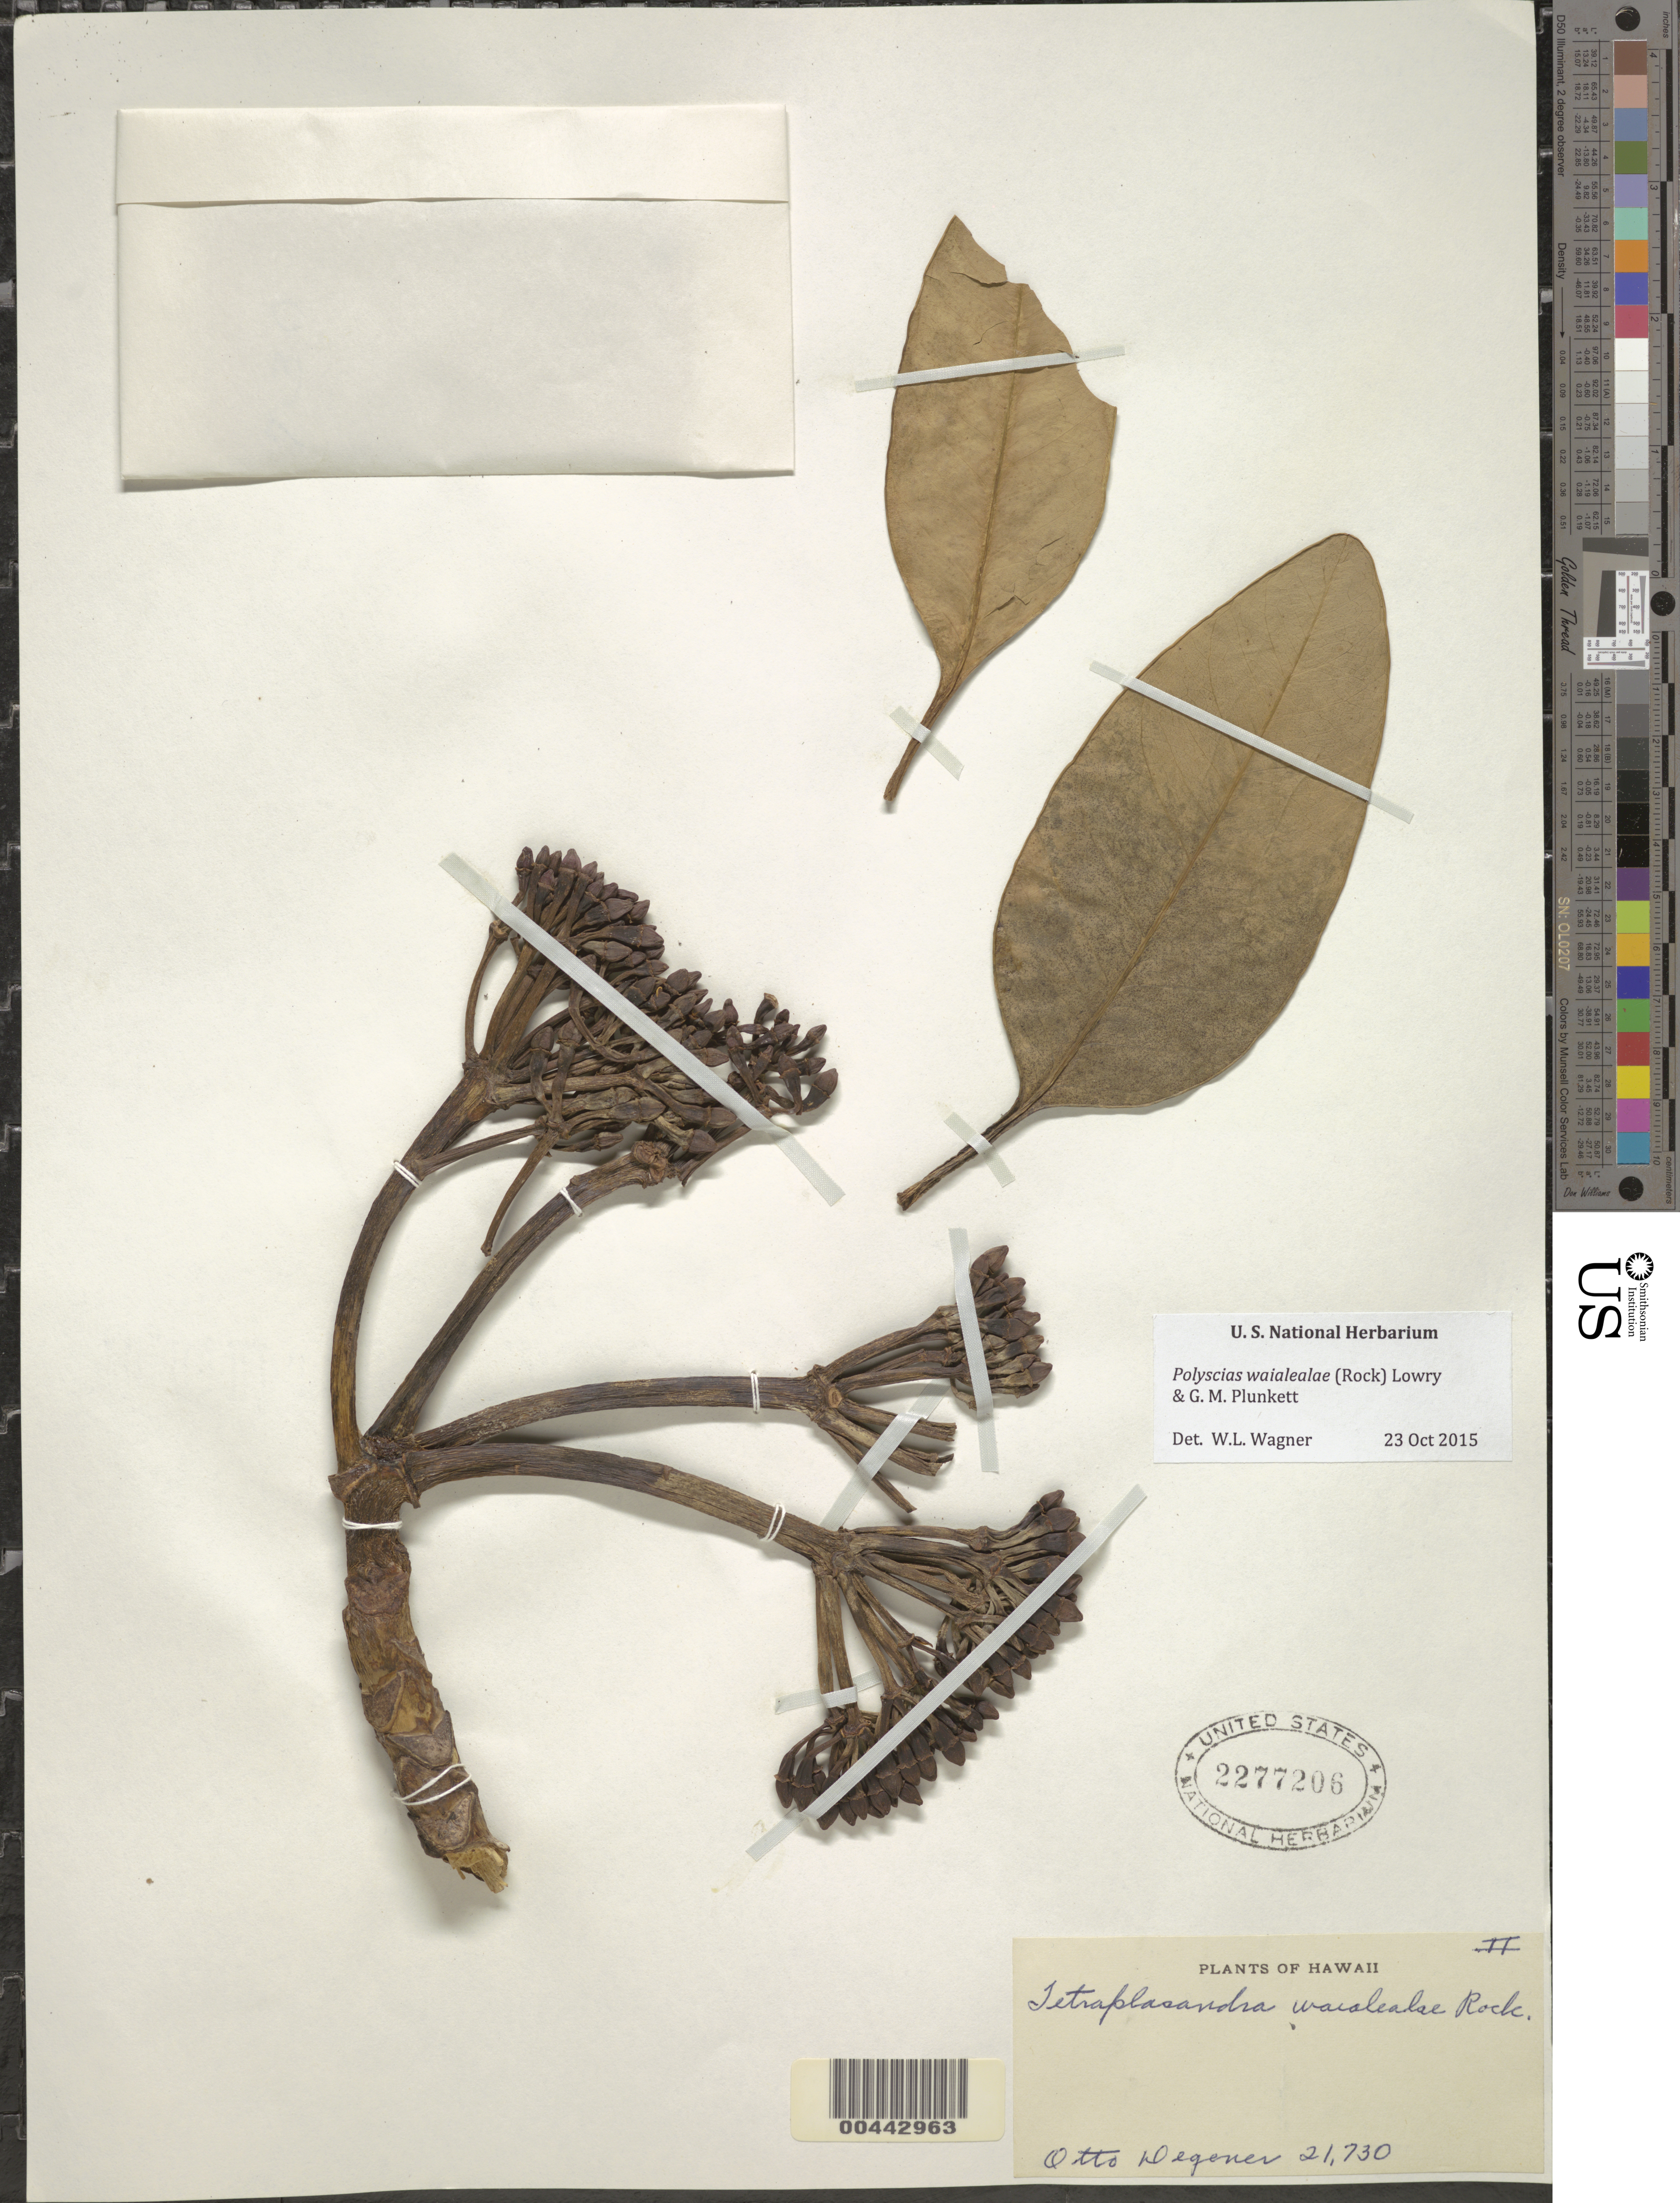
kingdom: Plantae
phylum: Tracheophyta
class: Magnoliopsida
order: Apiales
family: Araliaceae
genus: Polyscias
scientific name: Polyscias waialealae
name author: (Rock) Lowry & G. M. Plunkett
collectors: O. Degener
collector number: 21730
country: United States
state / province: Hawaii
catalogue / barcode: US 2277206